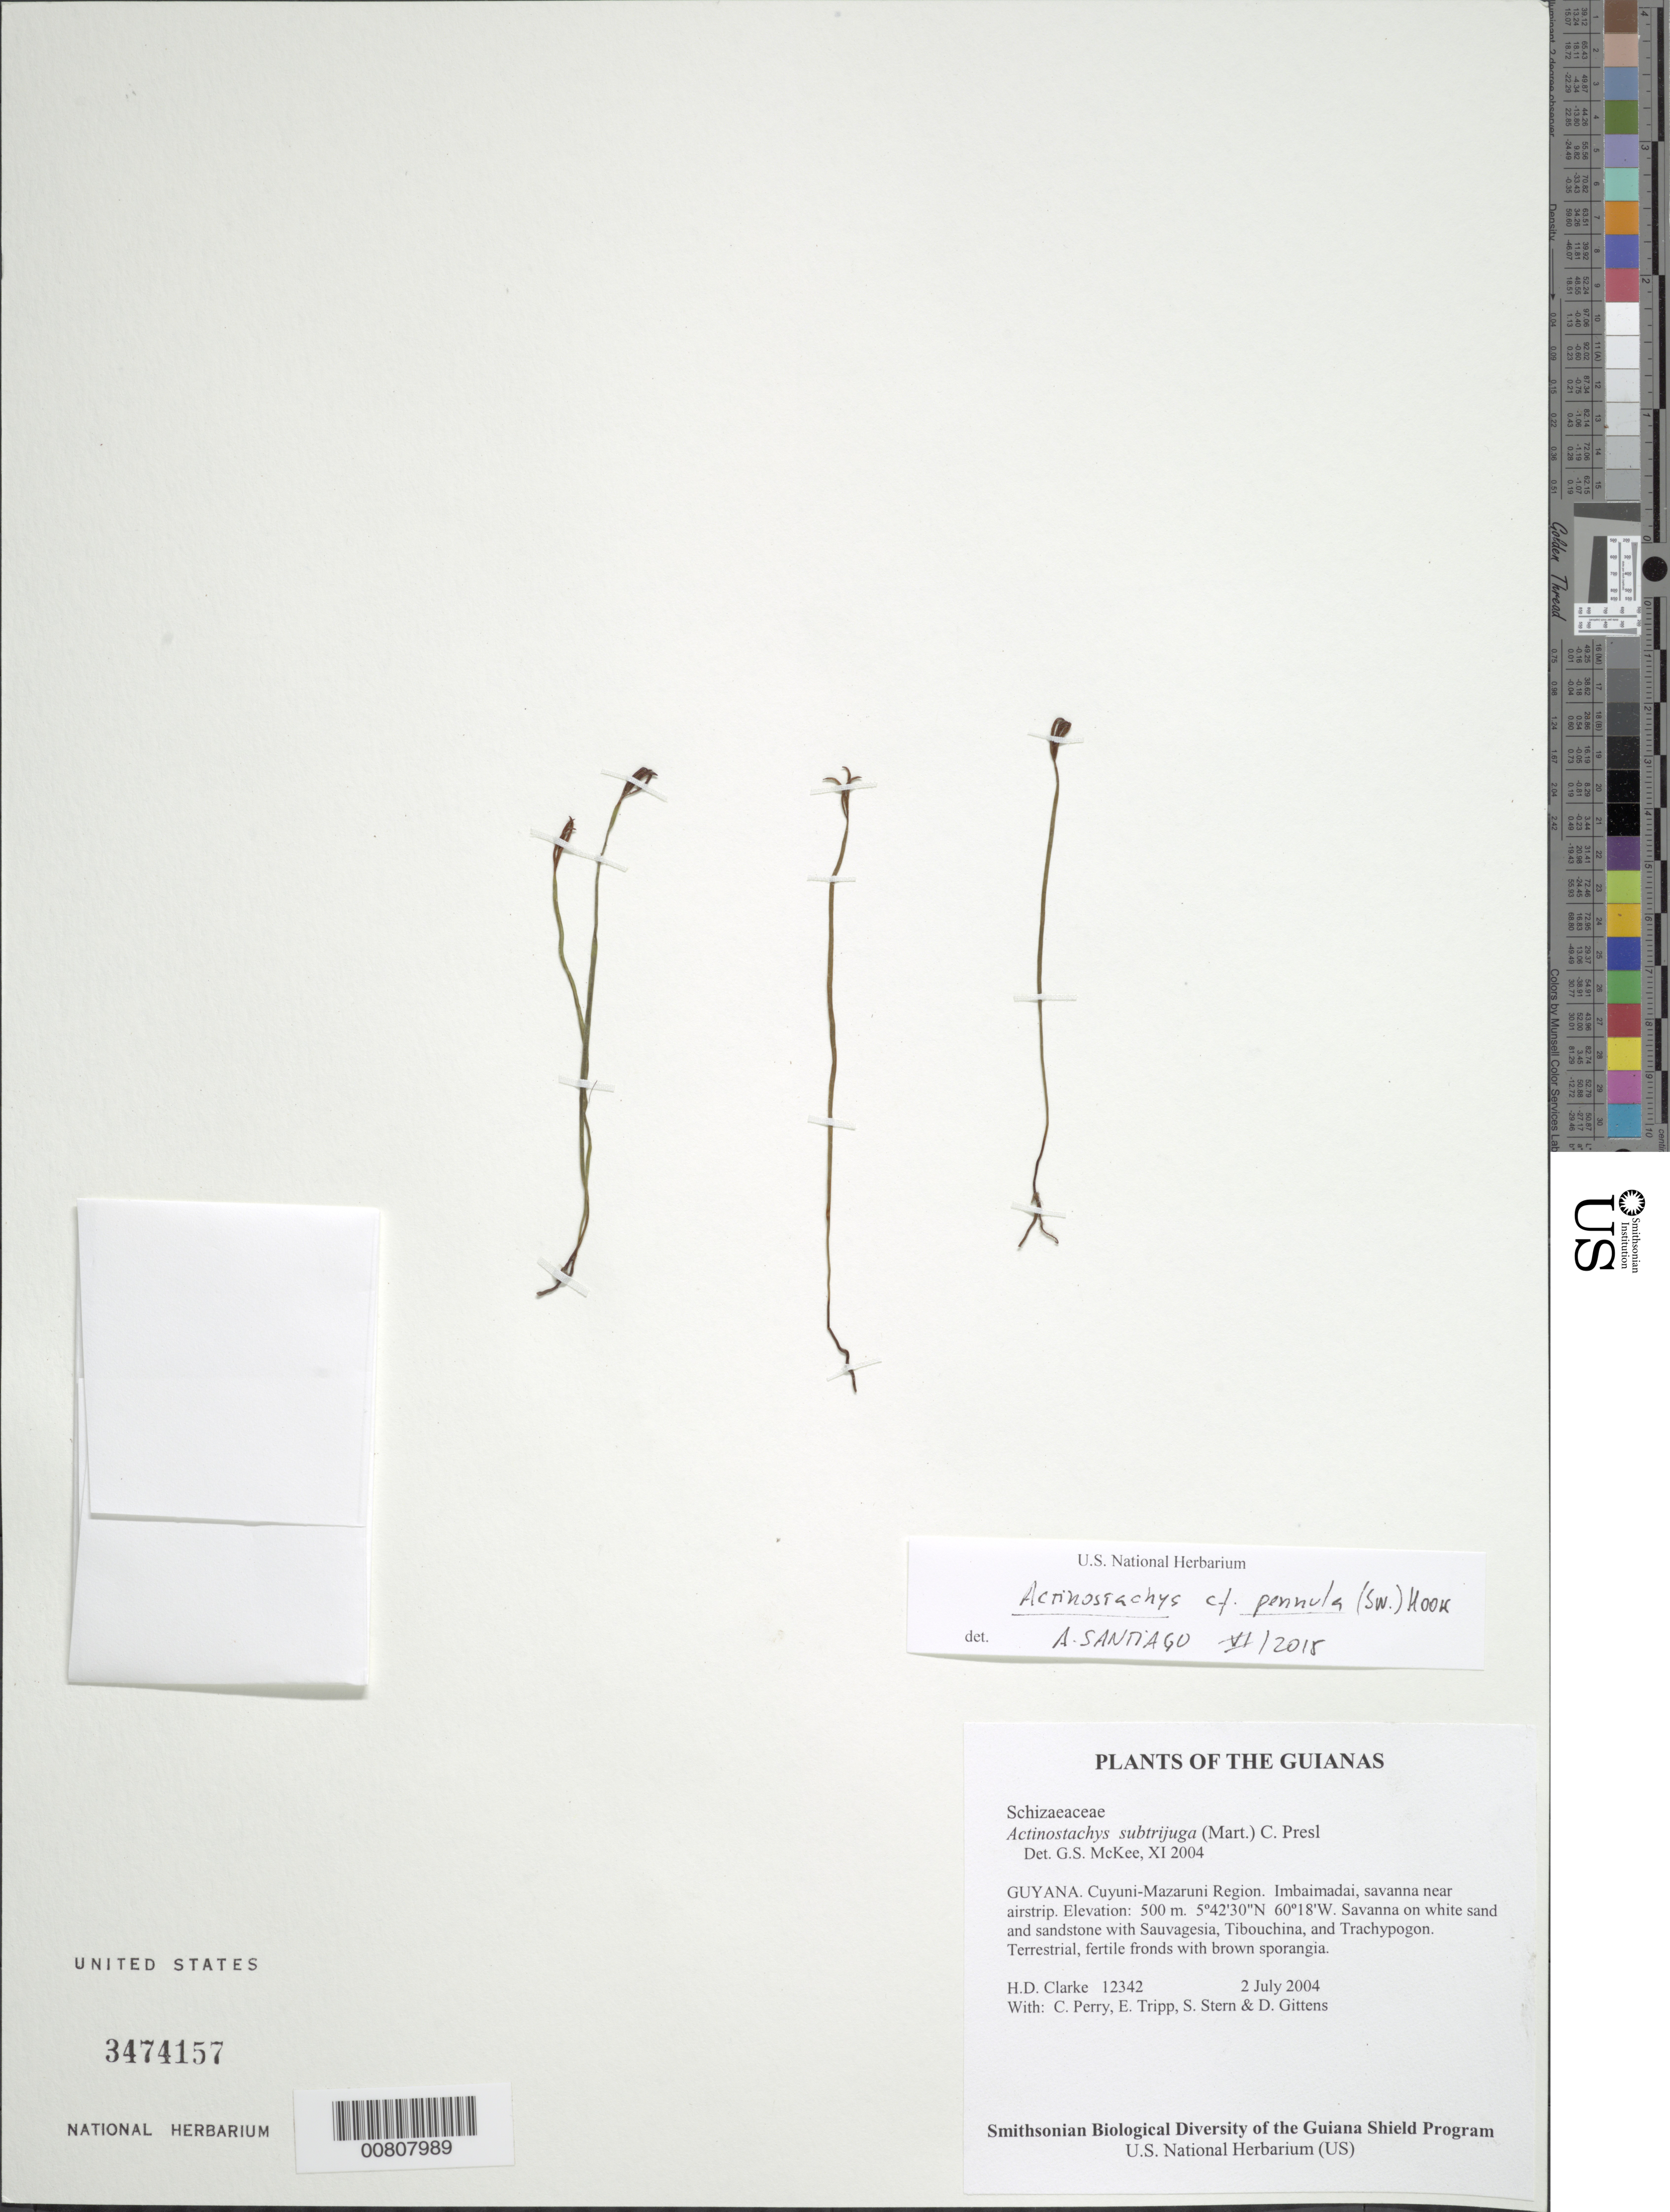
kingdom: Plantae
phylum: Tracheophyta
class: Polypodiopsida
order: Schizaeales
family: Schizaeaceae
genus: Actinostachys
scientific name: Actinostachys pennula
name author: (Sw.) Hook.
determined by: Santiago, A.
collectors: H. D. Clarke, C. Perry, E. Tripp, S. R. Stern & D. Gittens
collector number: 12342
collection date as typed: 2 July 2004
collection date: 2004-07-02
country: Guyana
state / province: Cuyuni-Mazaruni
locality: Imbaimadai, savanna near airstrip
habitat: Savanna on white sand and sandstone with Sauvagesia, Tibouchina, and Trachypogon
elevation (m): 500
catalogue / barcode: US 3474157